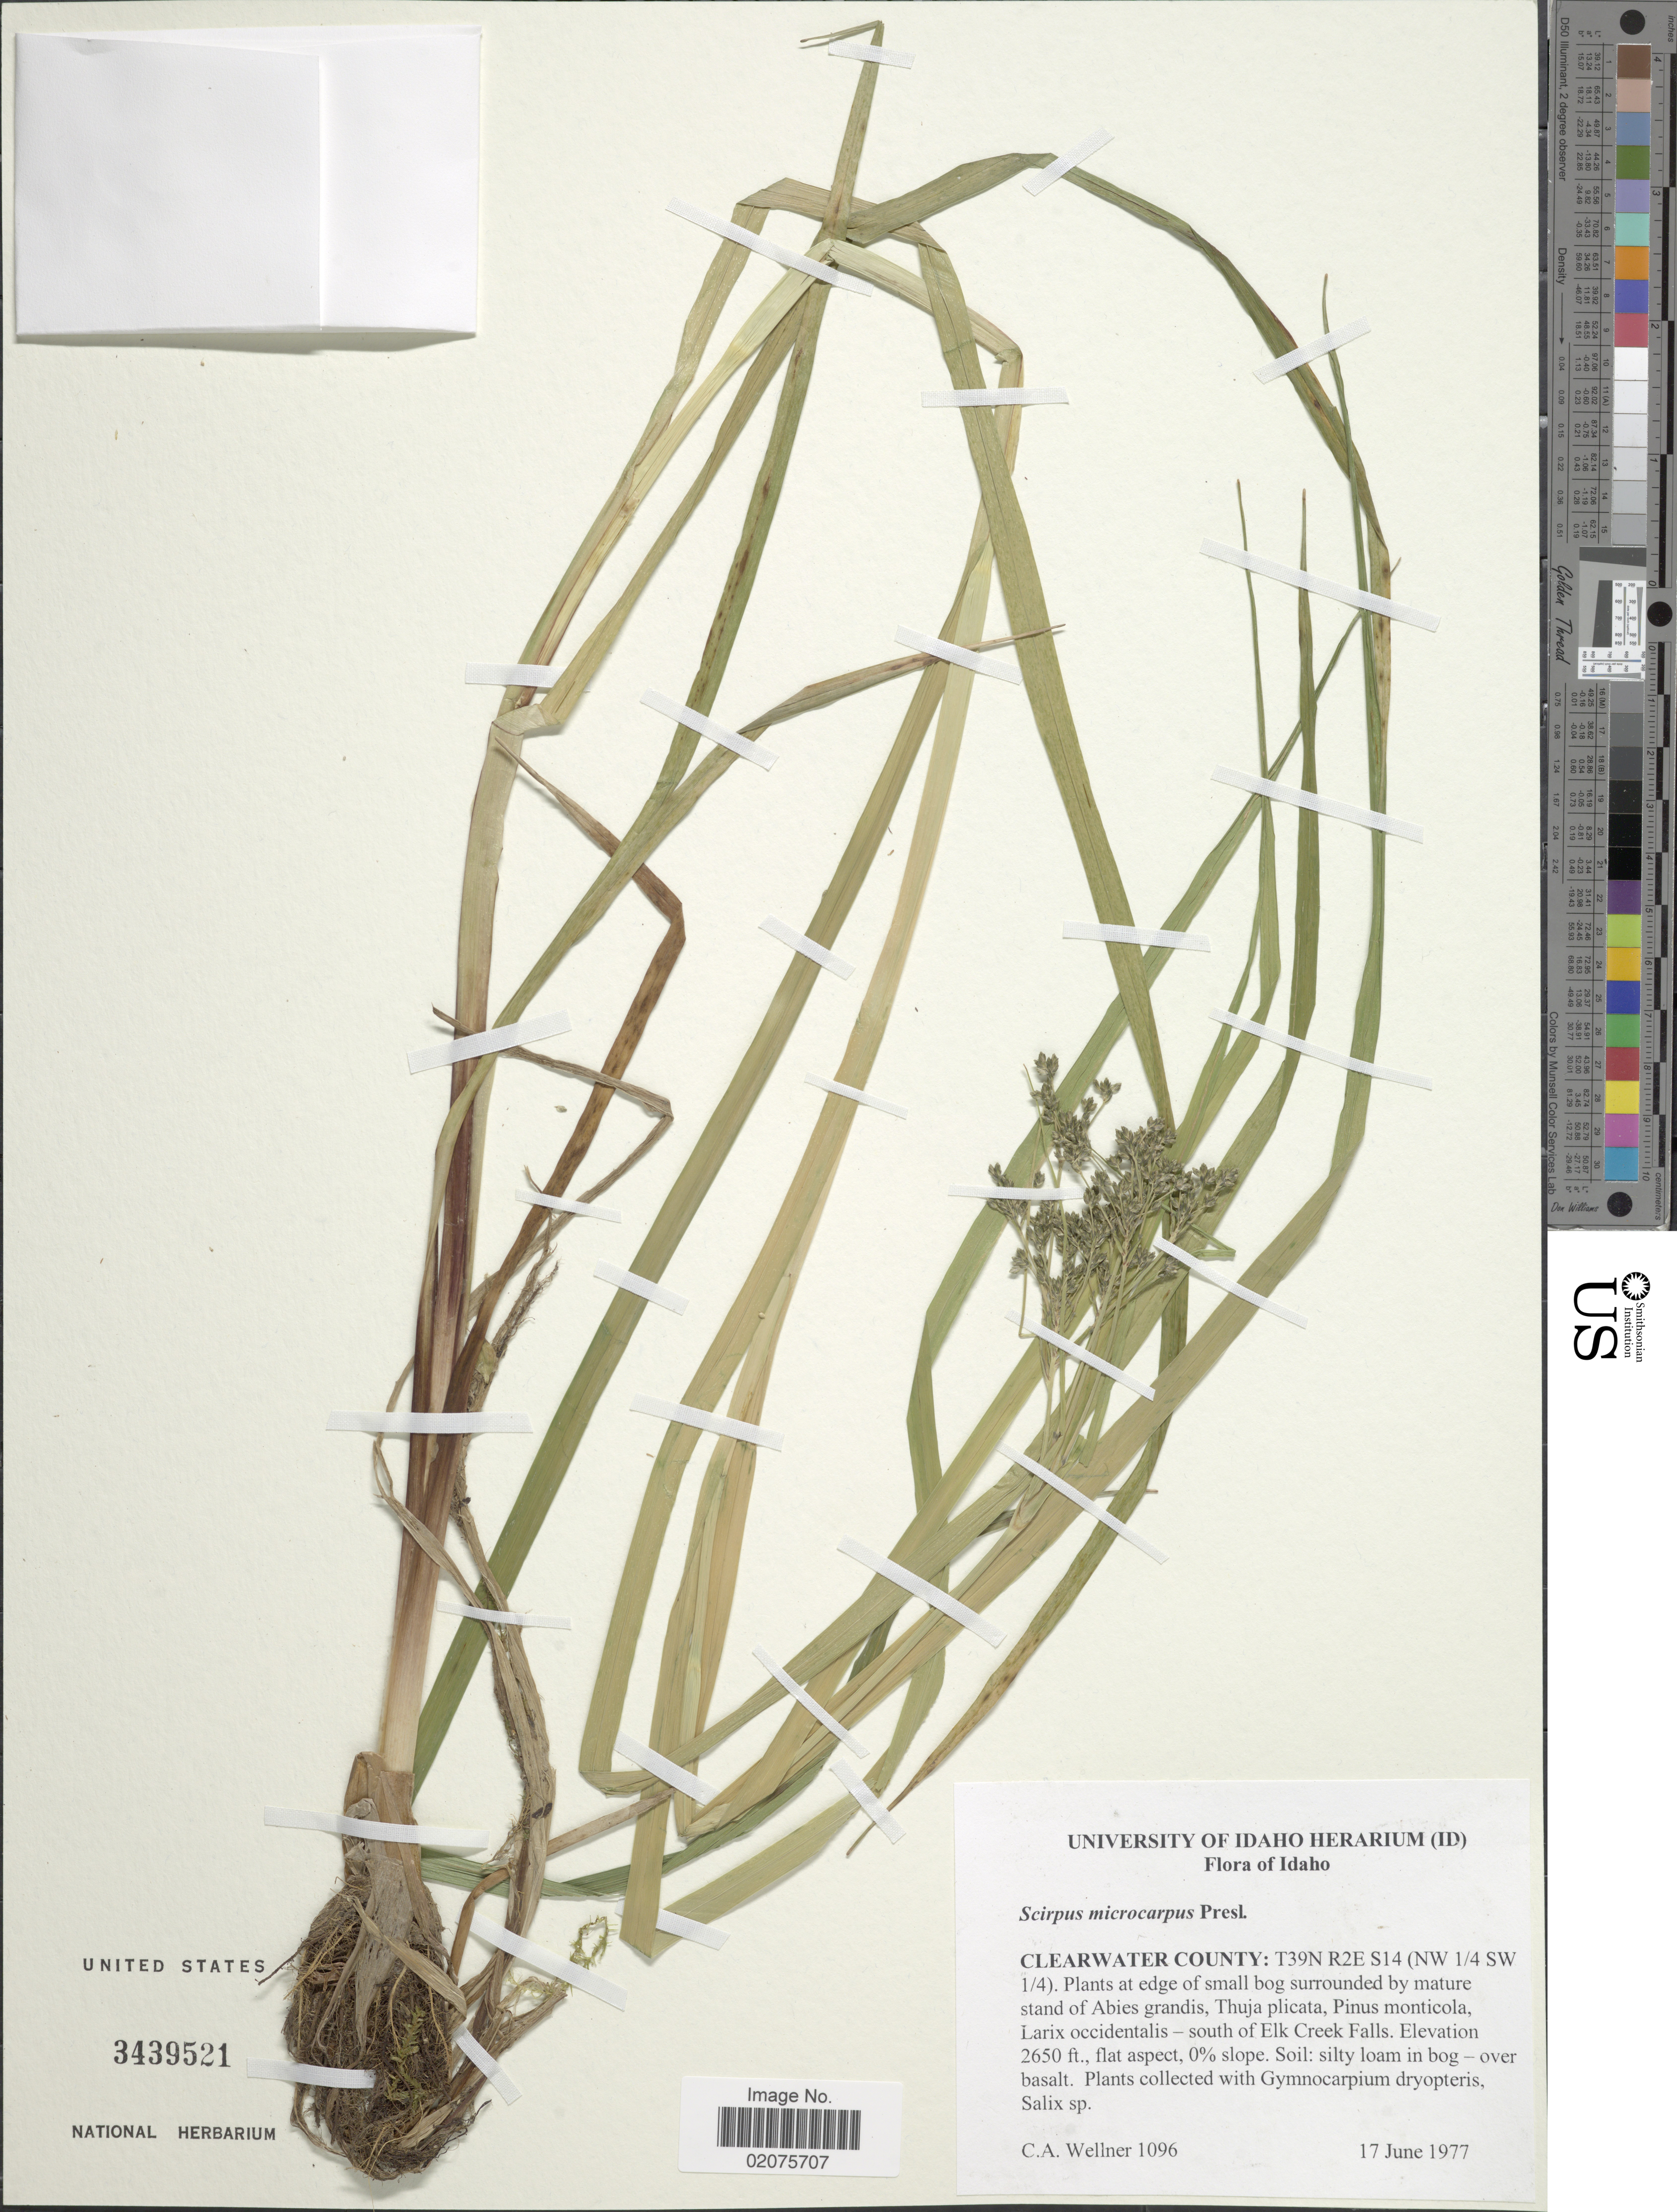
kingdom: Plantae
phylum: Tracheophyta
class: Liliopsida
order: Poales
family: Cyperaceae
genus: Scirpus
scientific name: Scirpus microcarpus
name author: J. Presl & C. Presl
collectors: C. Wellner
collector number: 1096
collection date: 1977-06-17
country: United States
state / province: Idaho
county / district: Clearwater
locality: T39N R2E S14 (NW 1/4 SW 1/4), south of Elk Creek Falls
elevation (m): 808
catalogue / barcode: US 3439521